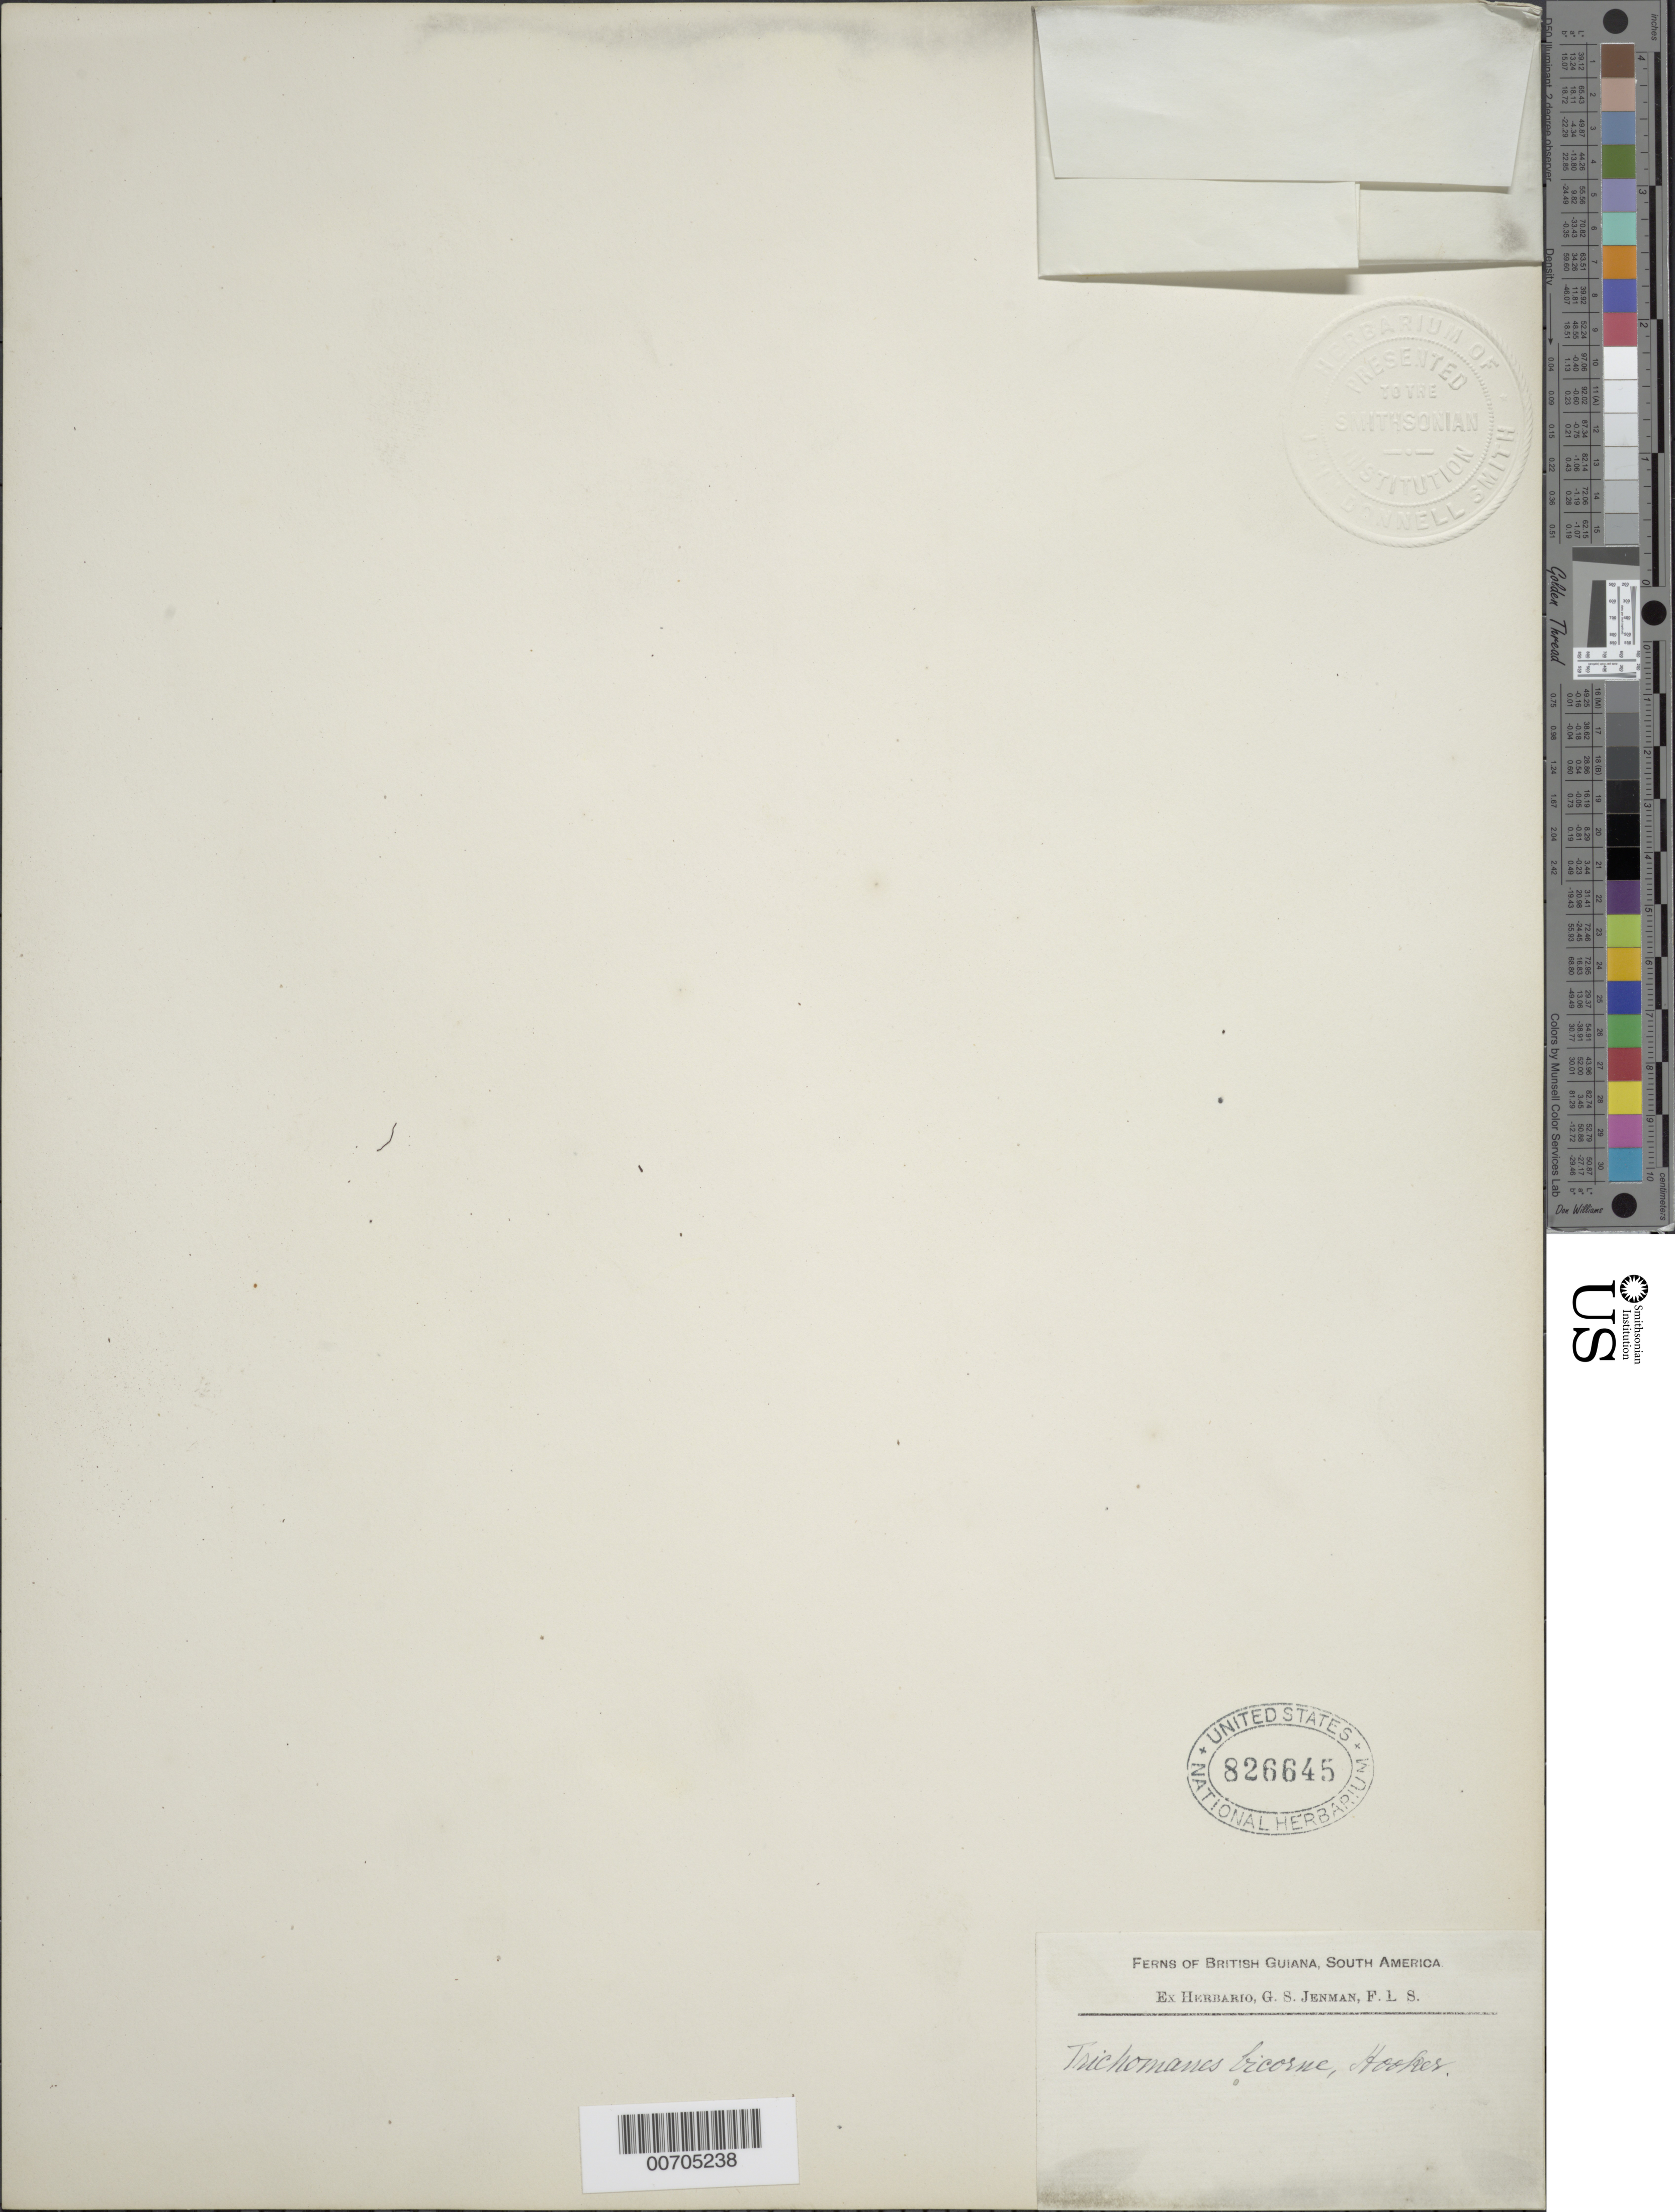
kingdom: Plantae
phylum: Tracheophyta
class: Polypodiopsida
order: Hymenophyllales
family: Hymenophyllaceae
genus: Trichomanes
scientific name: Trichomanes bicorne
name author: Hook.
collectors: G. S. Jenman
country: Guyana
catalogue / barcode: US 826645